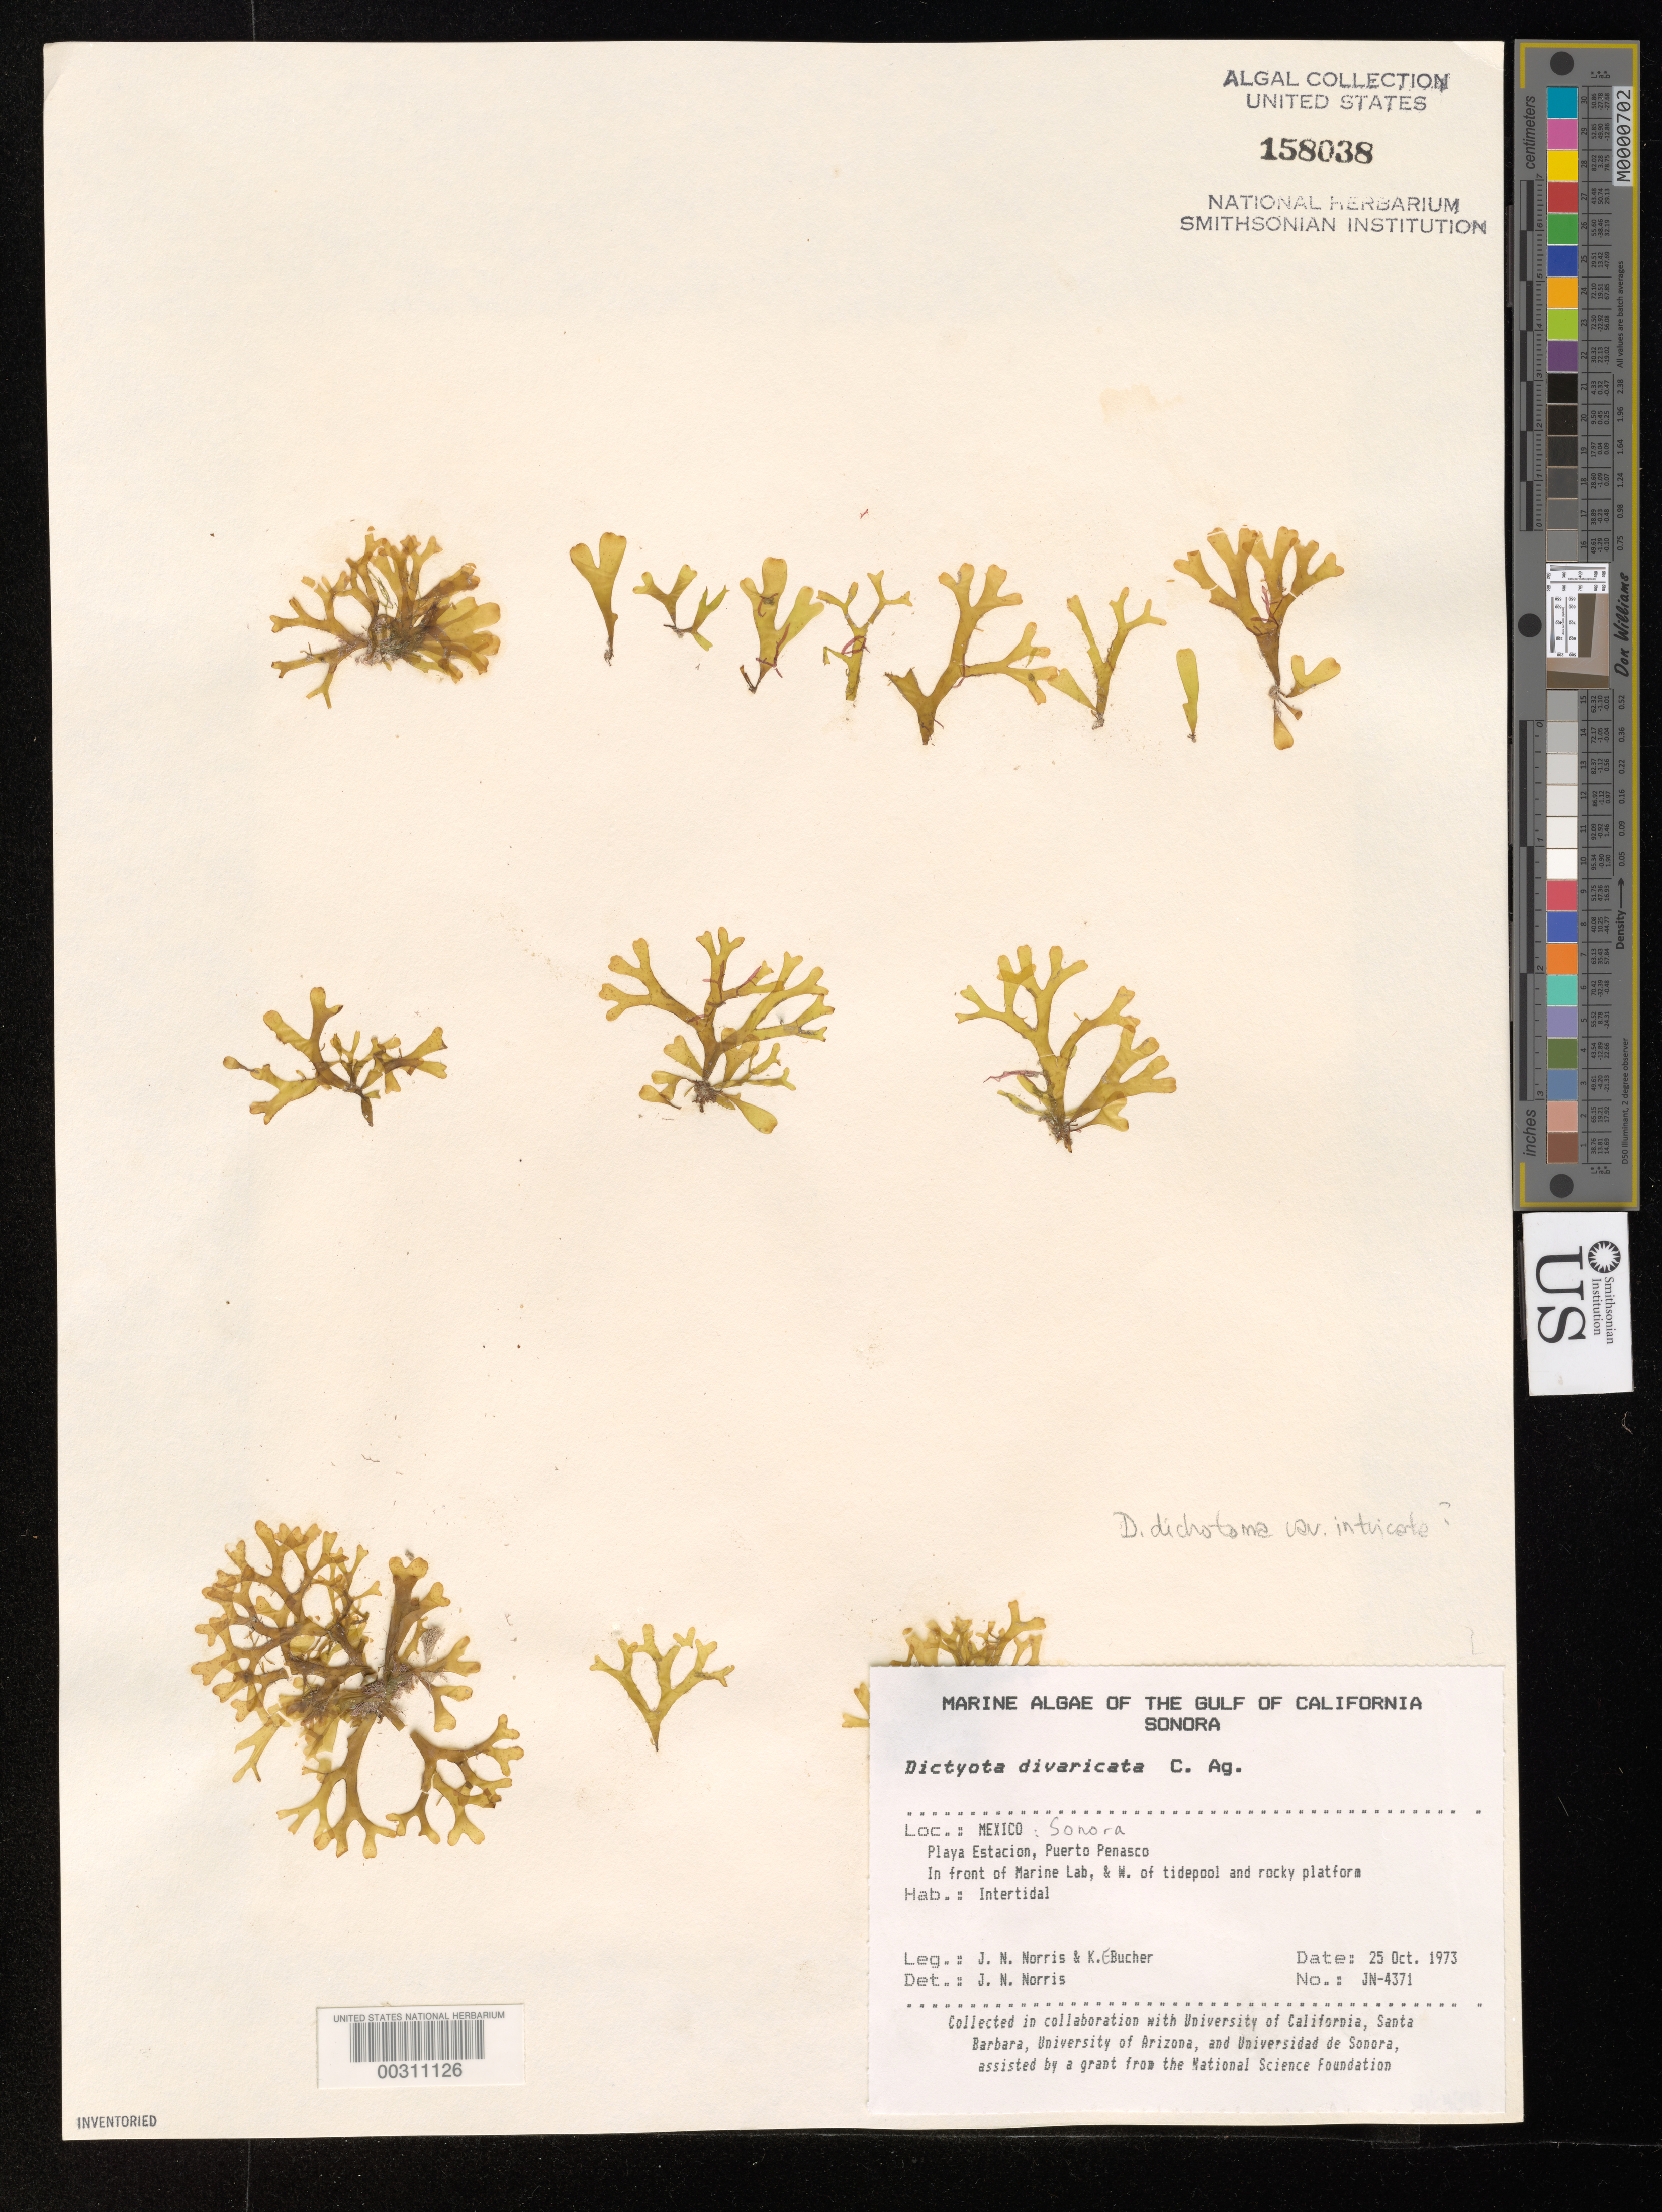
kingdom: Chromista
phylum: Ochrophyta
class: Phaeophyceae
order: Dictyotales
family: Dictyotaceae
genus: Dictyota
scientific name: Dictyota implexa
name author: (Desfontaines) J.V.Lamouroux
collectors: J. N. Norris & K. E. Bucher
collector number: JN-4371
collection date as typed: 25 Oct 1973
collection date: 1973-10-25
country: Mexico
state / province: Sonora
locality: Playa Estacion, Puerto Penasco, marine laboratory area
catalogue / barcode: US 158038